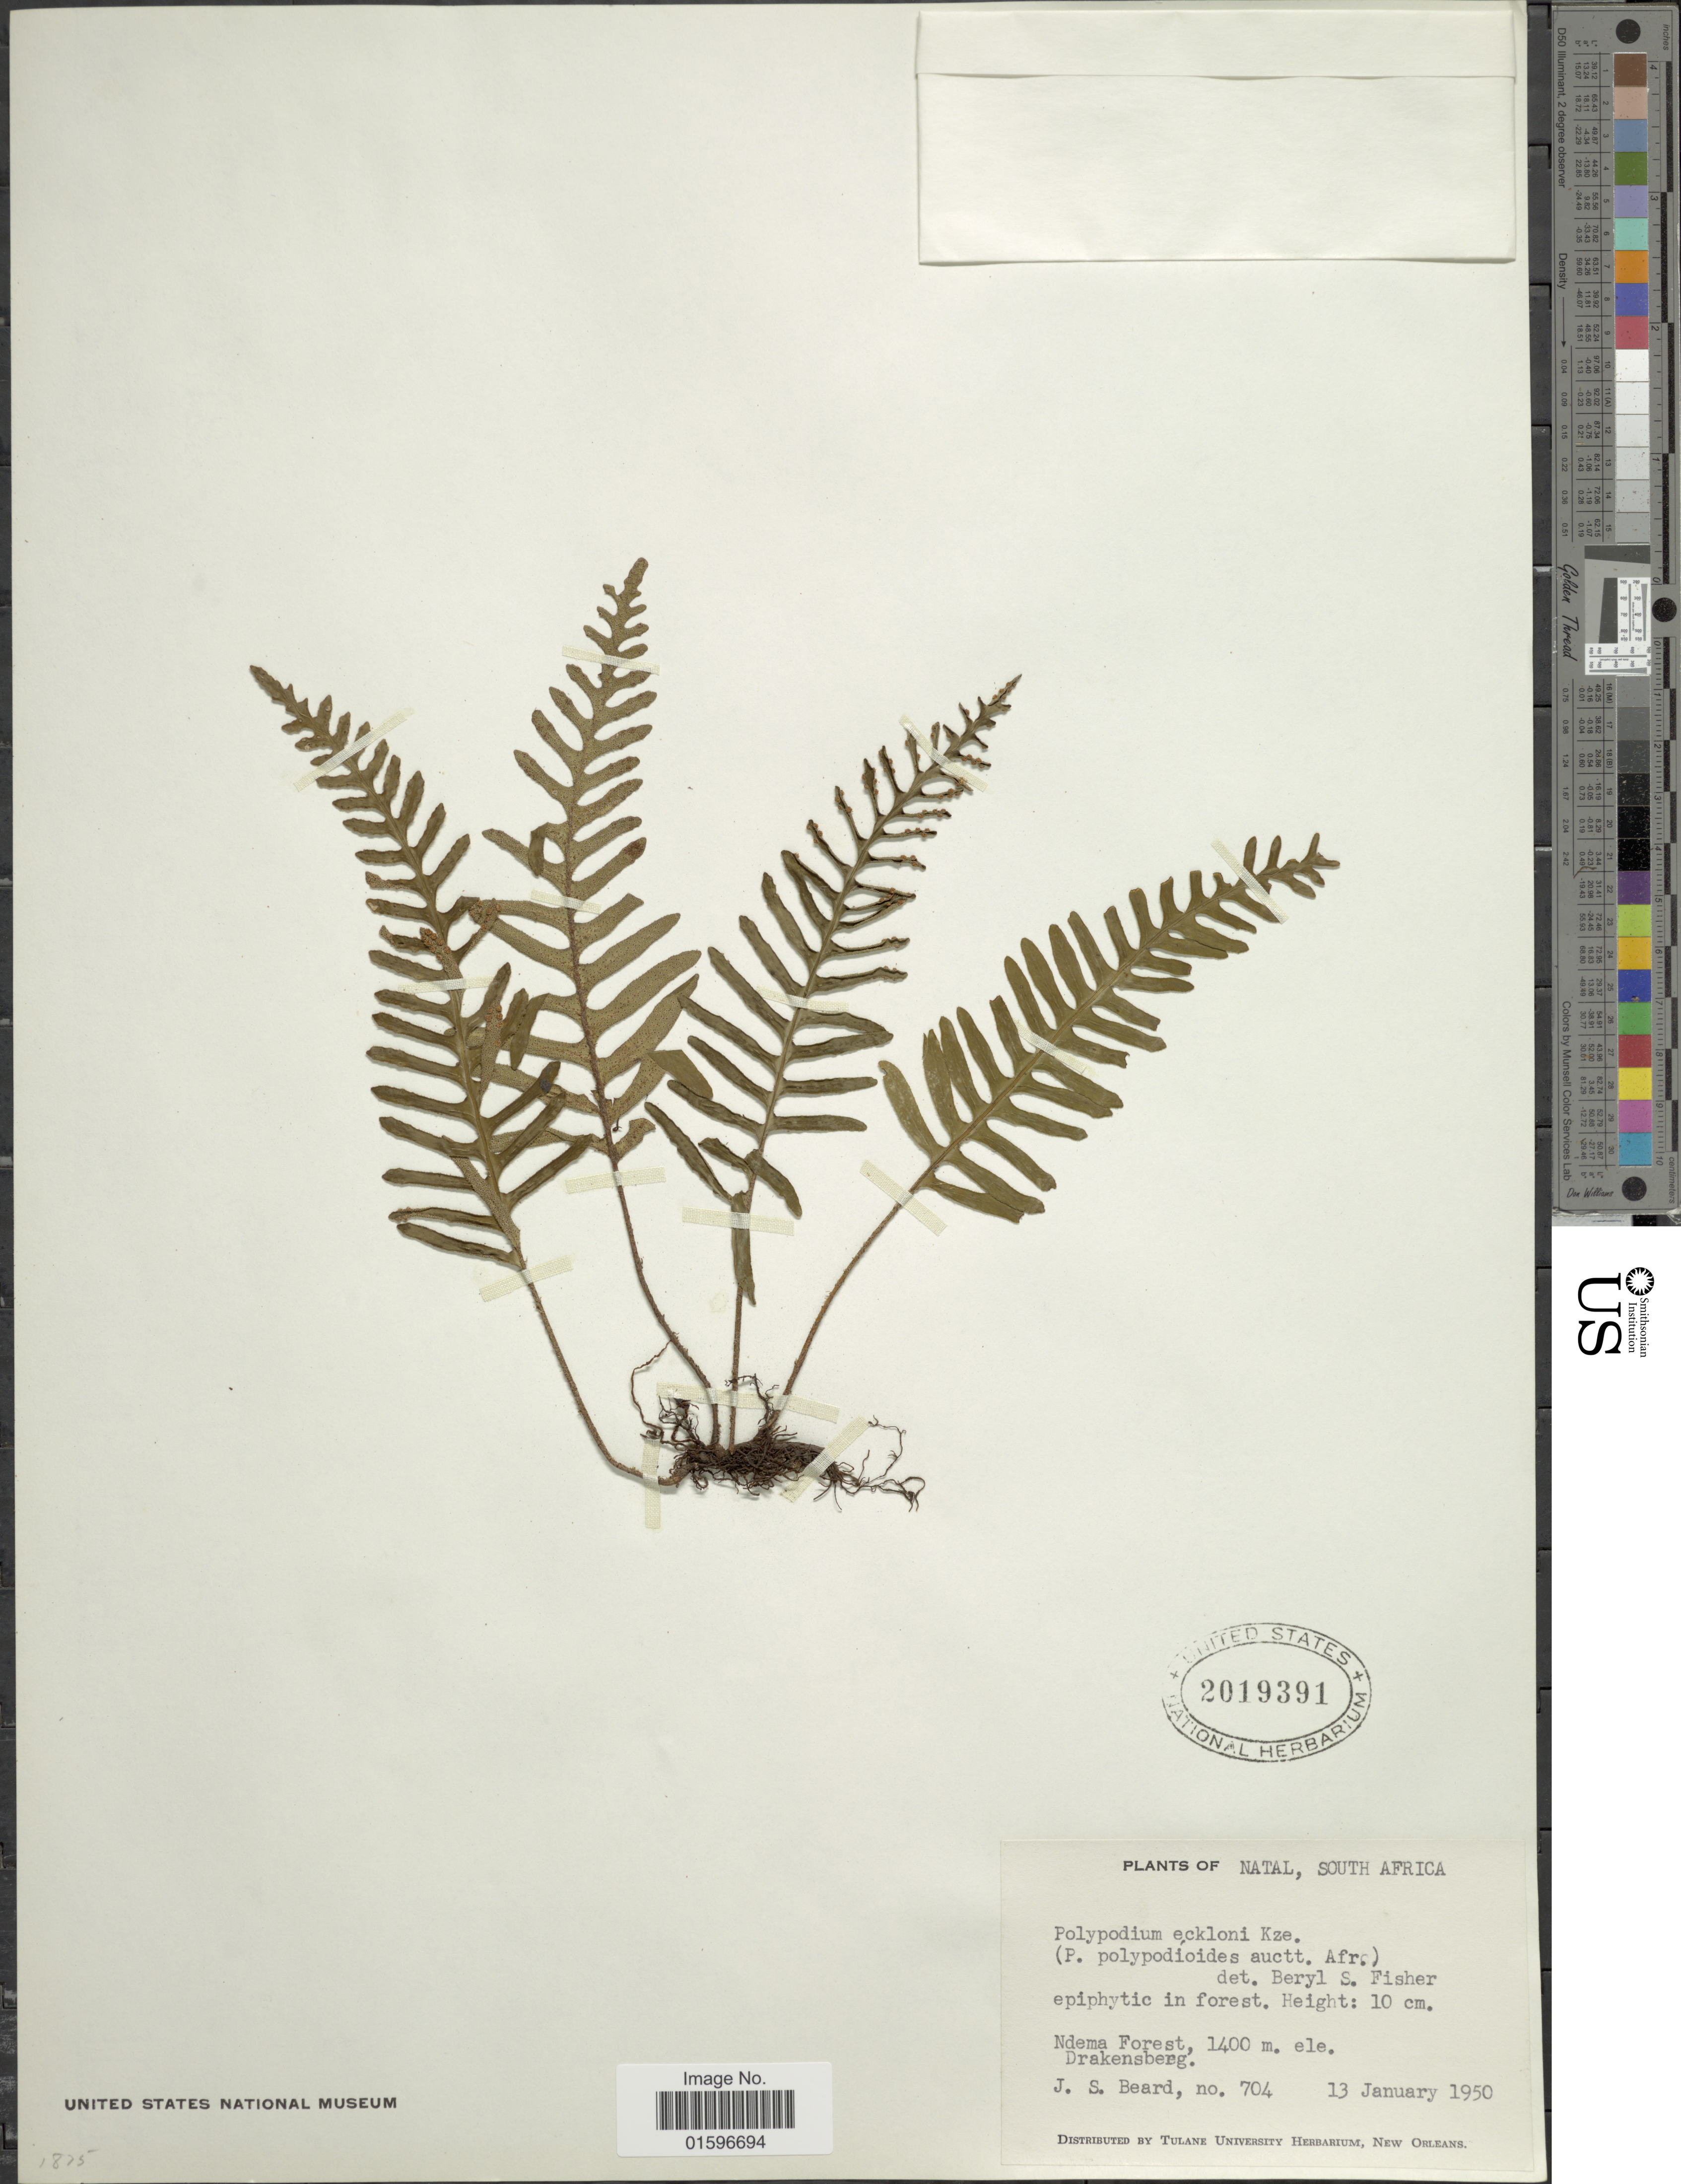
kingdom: Plantae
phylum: Tracheophyta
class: Polypodiopsida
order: Polypodiales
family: Polypodiaceae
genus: Polypodium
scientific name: Polypodium eckloni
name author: Kunze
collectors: J. Beard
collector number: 704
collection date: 1950-01-13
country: South Africa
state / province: KwaZulu-Natal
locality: Natal, South Africa, Ndema Forest, Drakensberg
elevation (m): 1400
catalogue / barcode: US 2019391